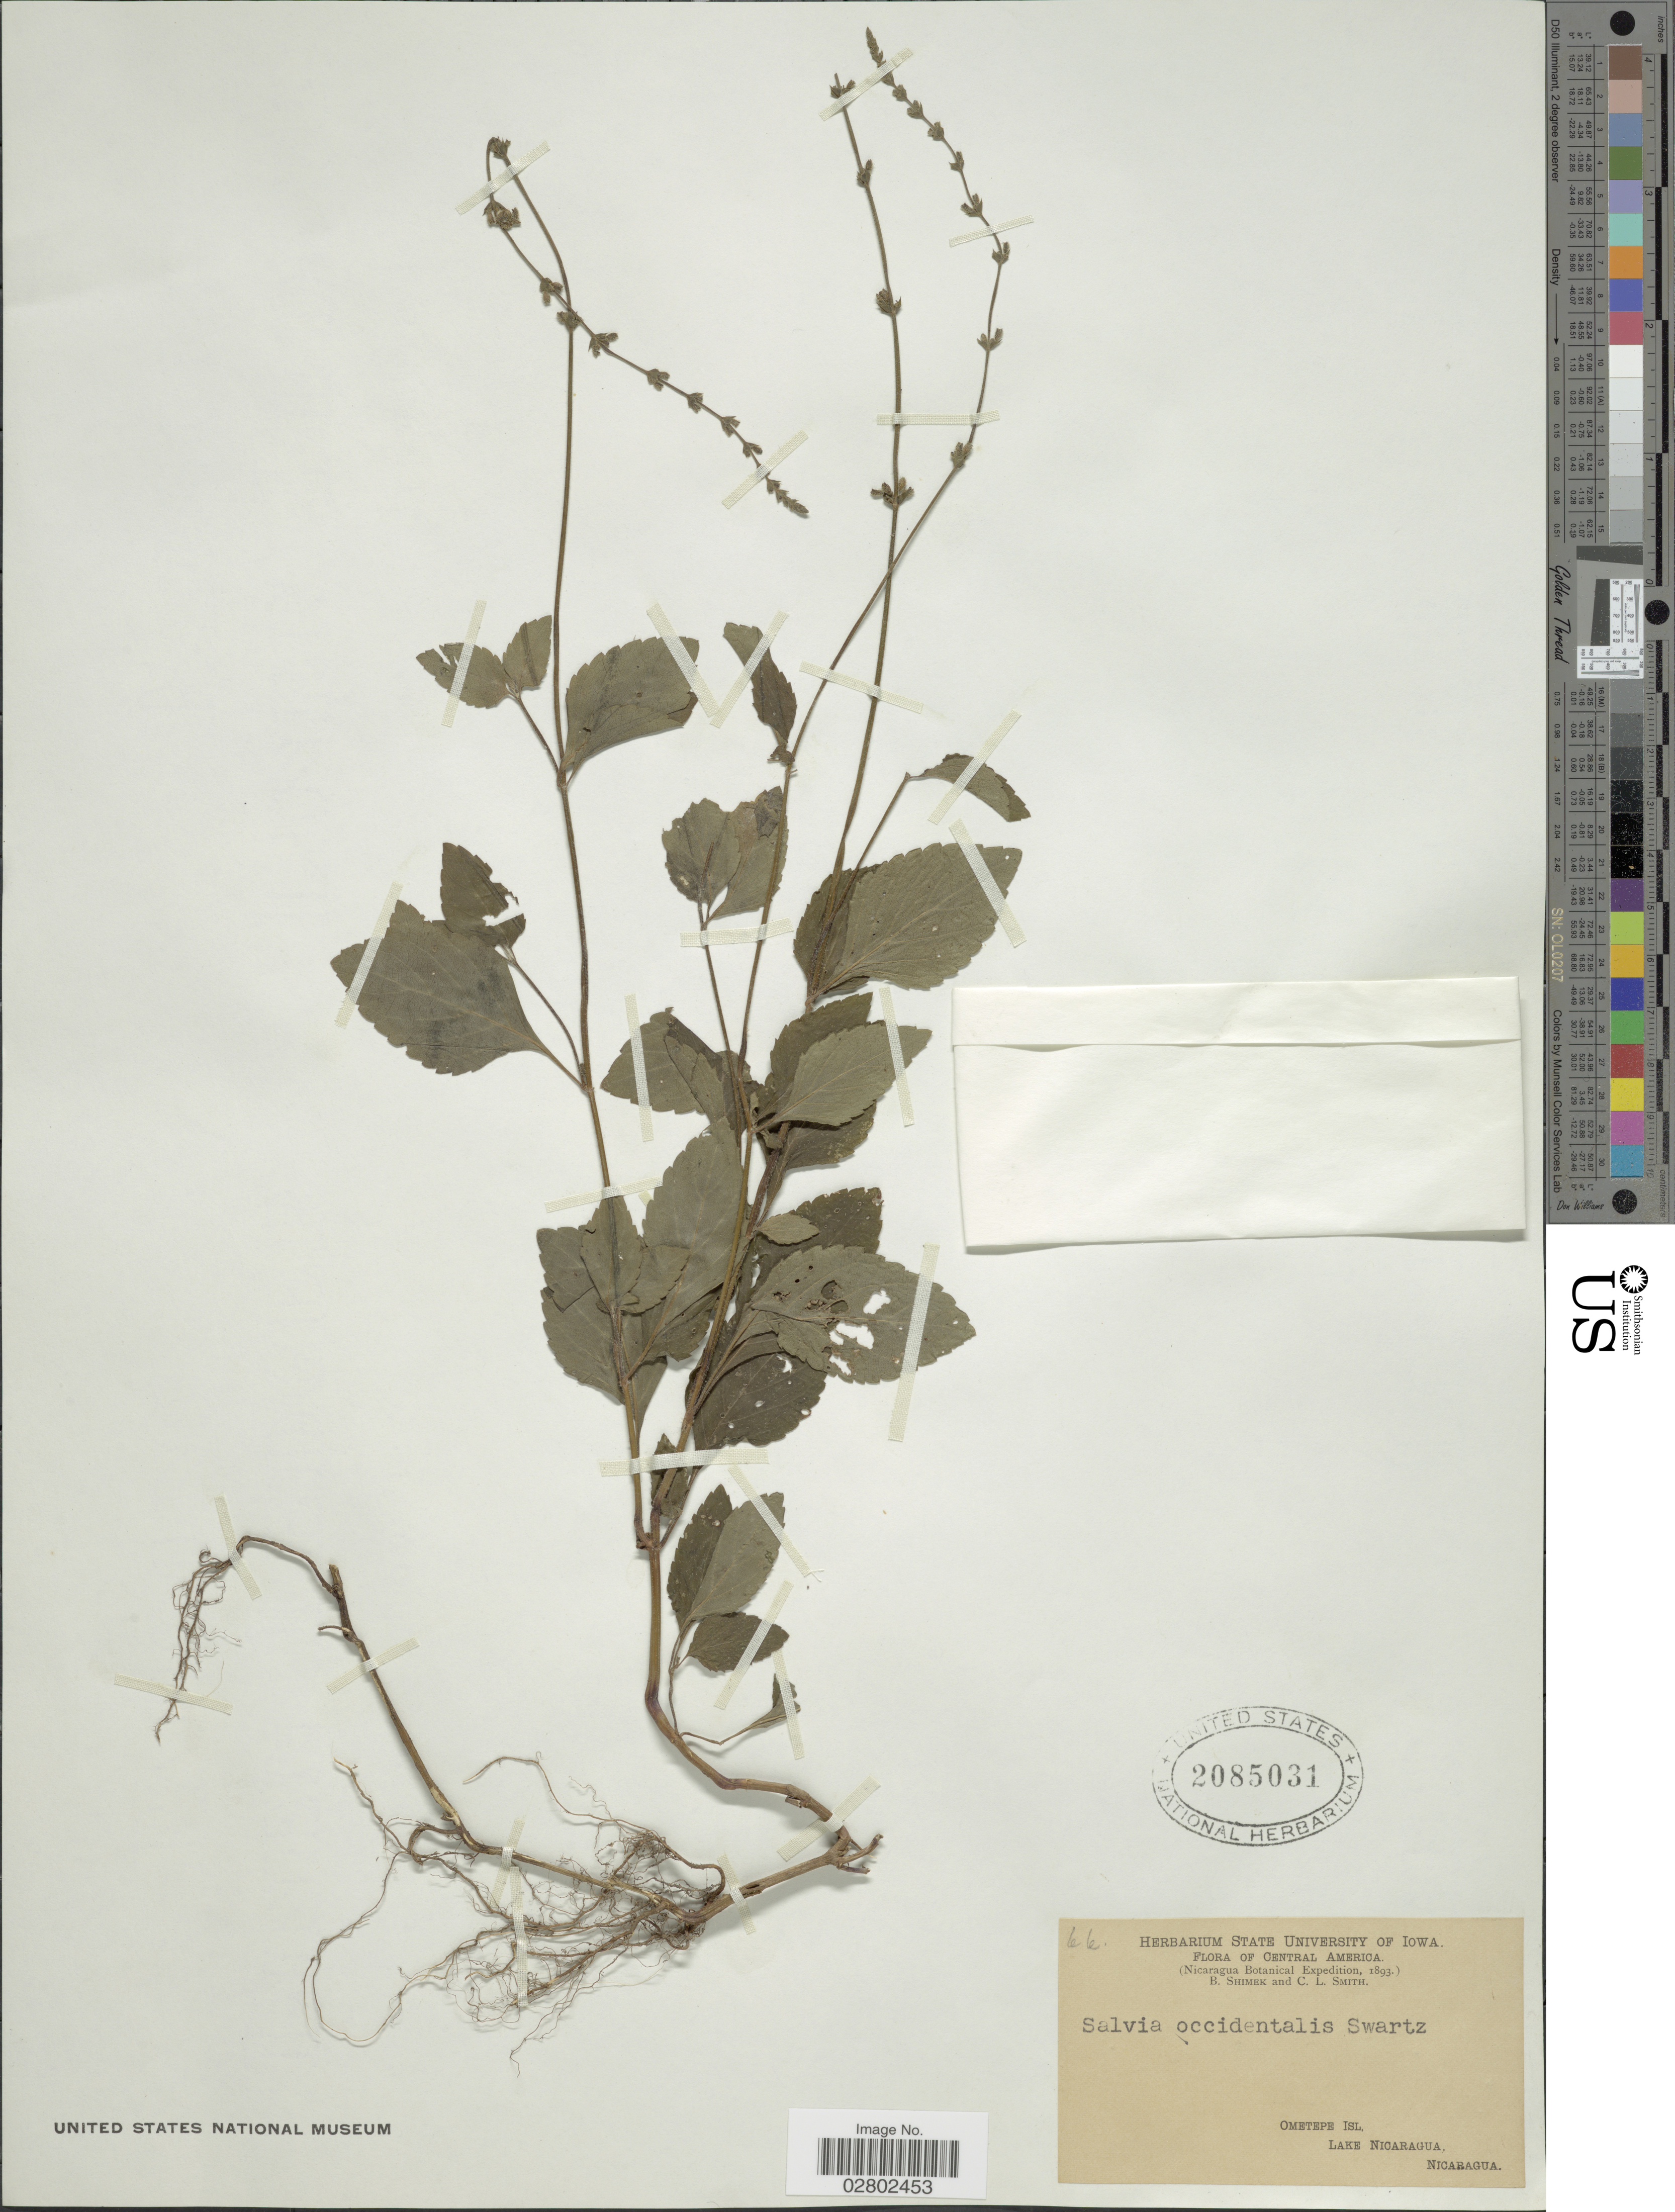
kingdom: Plantae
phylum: Tracheophyta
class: Magnoliopsida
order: Lamiales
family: Lamiaceae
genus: Salvia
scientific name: Salvia occidentalis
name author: Sw.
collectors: B. Shimek & C. L. Smith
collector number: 66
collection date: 1893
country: Nicaragua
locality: Ometepe Isl. Lake Nicaragua.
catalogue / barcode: US 2085031